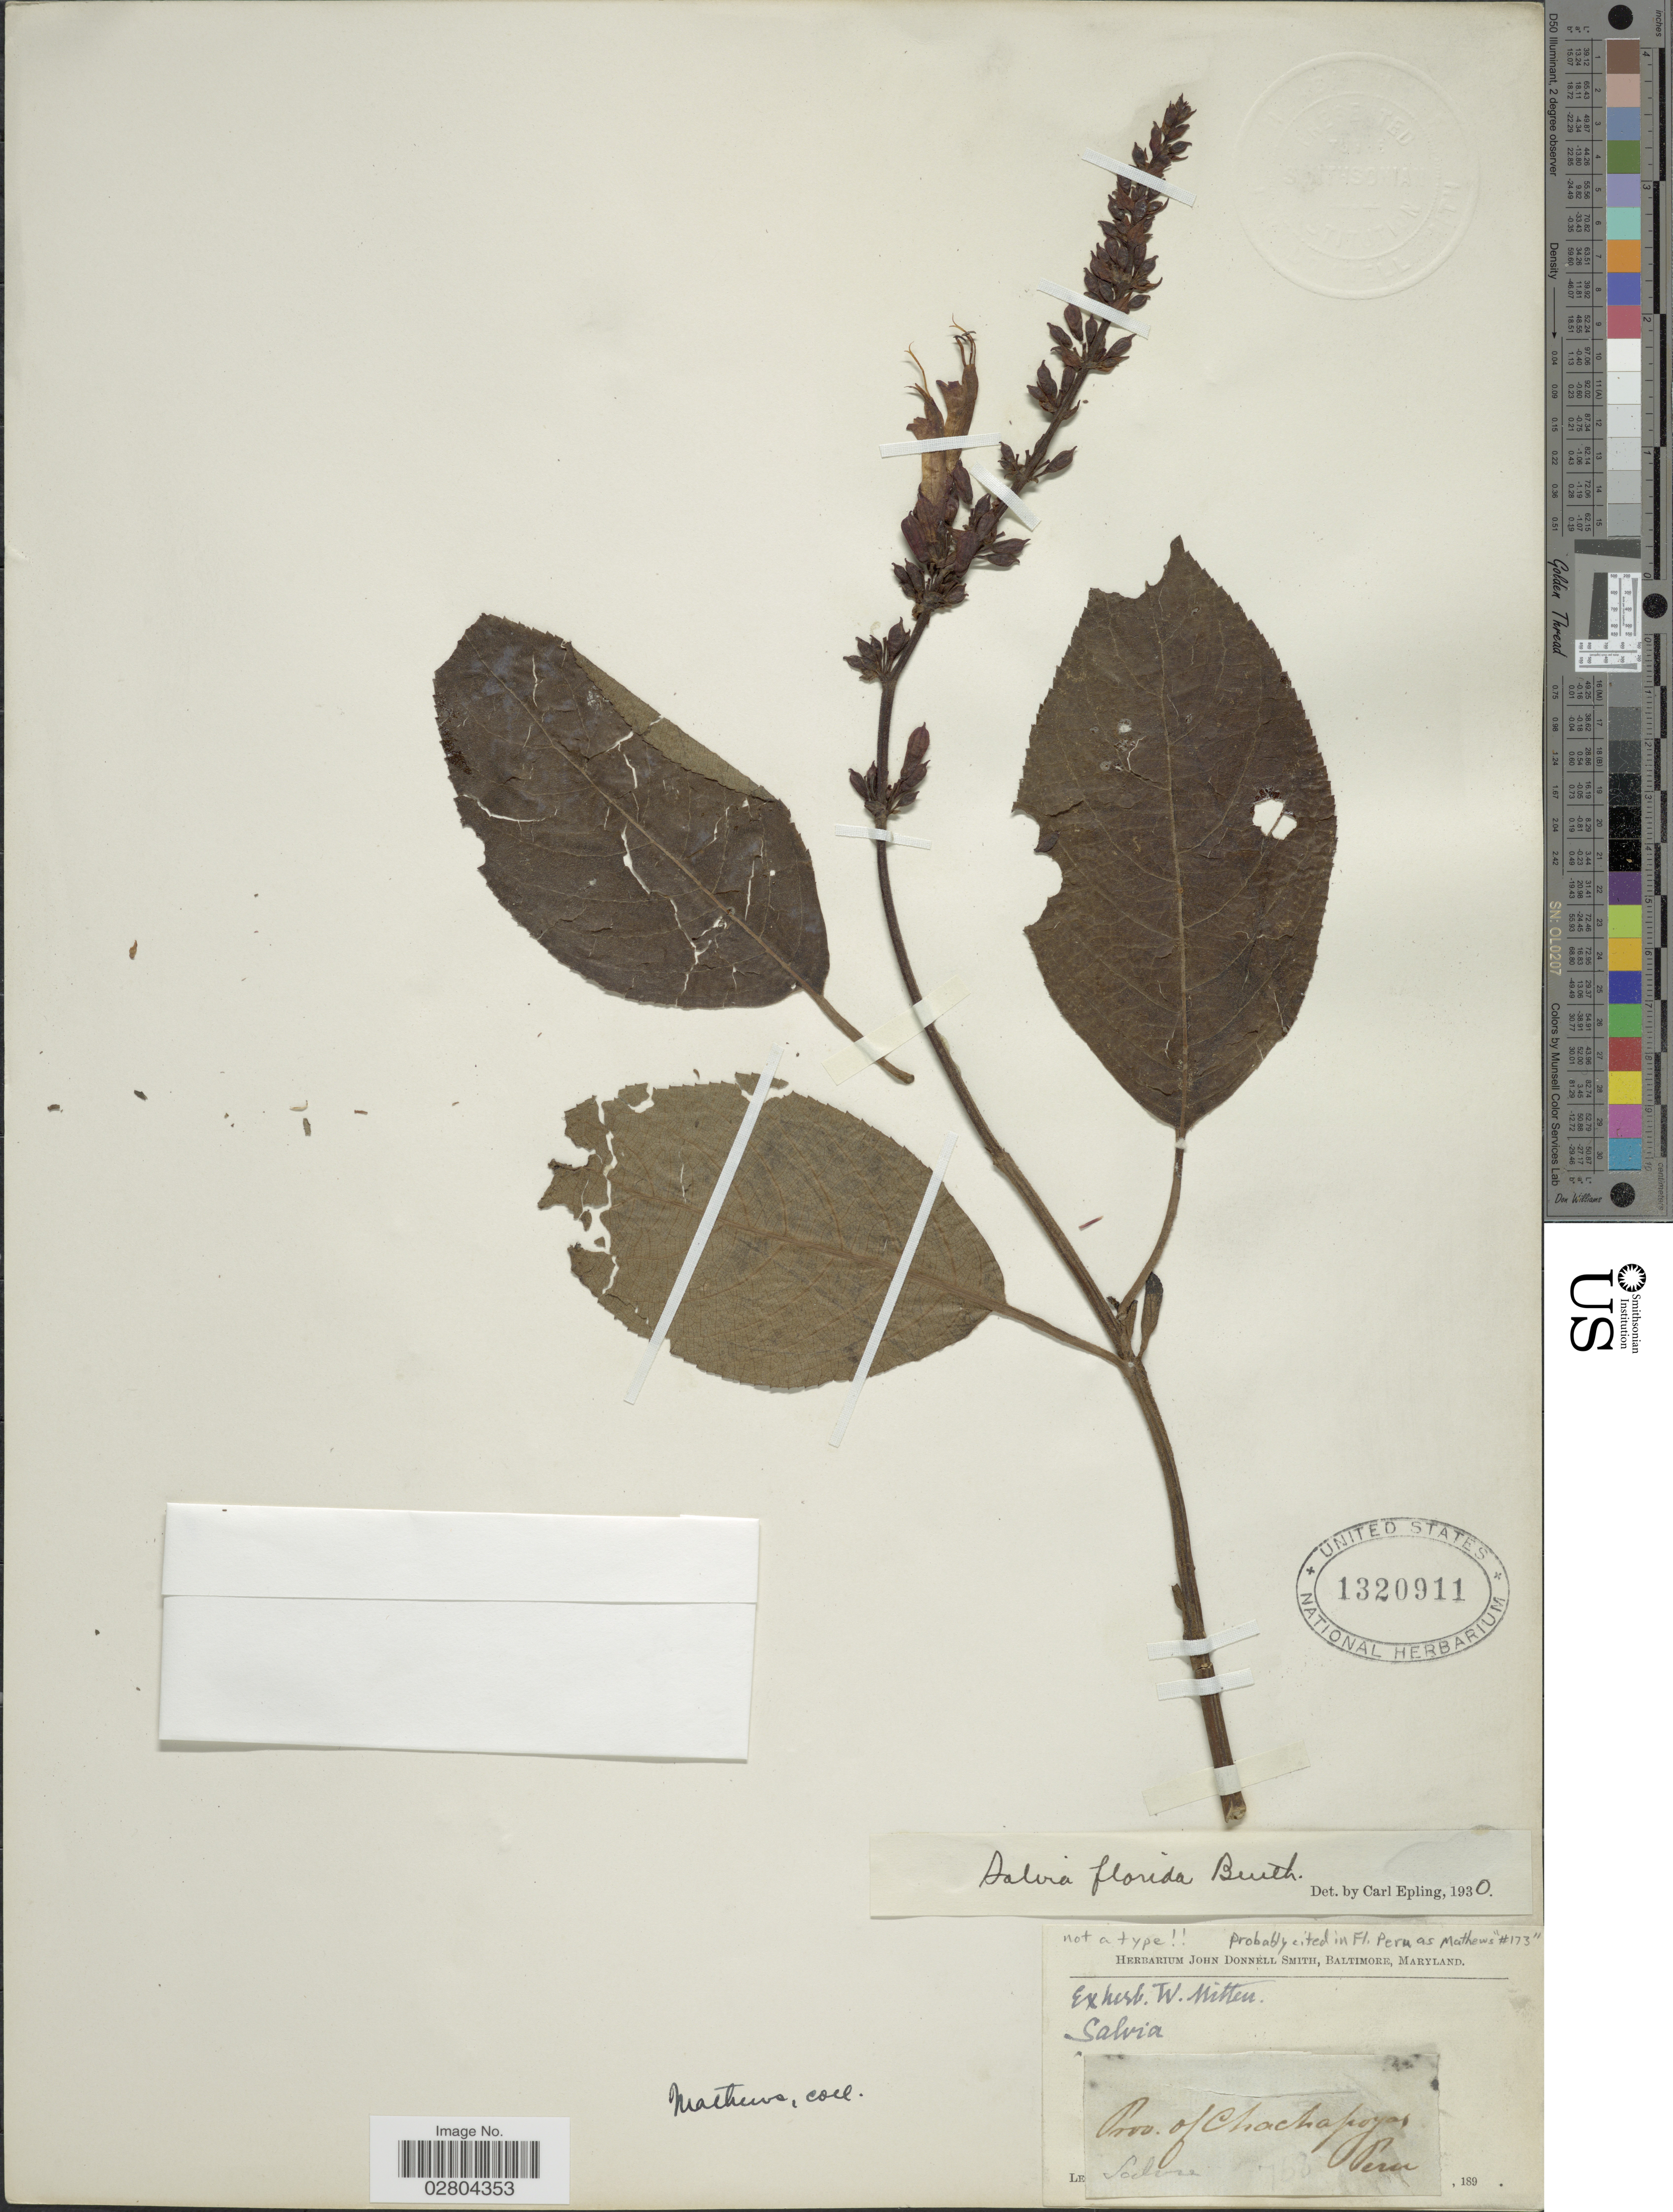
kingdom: Plantae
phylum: Tracheophyta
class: Magnoliopsida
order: Lamiales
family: Lamiaceae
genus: Salvia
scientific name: Salvia florida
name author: Benth.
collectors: -- Mathews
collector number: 768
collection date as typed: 189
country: Peru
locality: Prov. Chachapoyas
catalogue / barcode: US 1320911